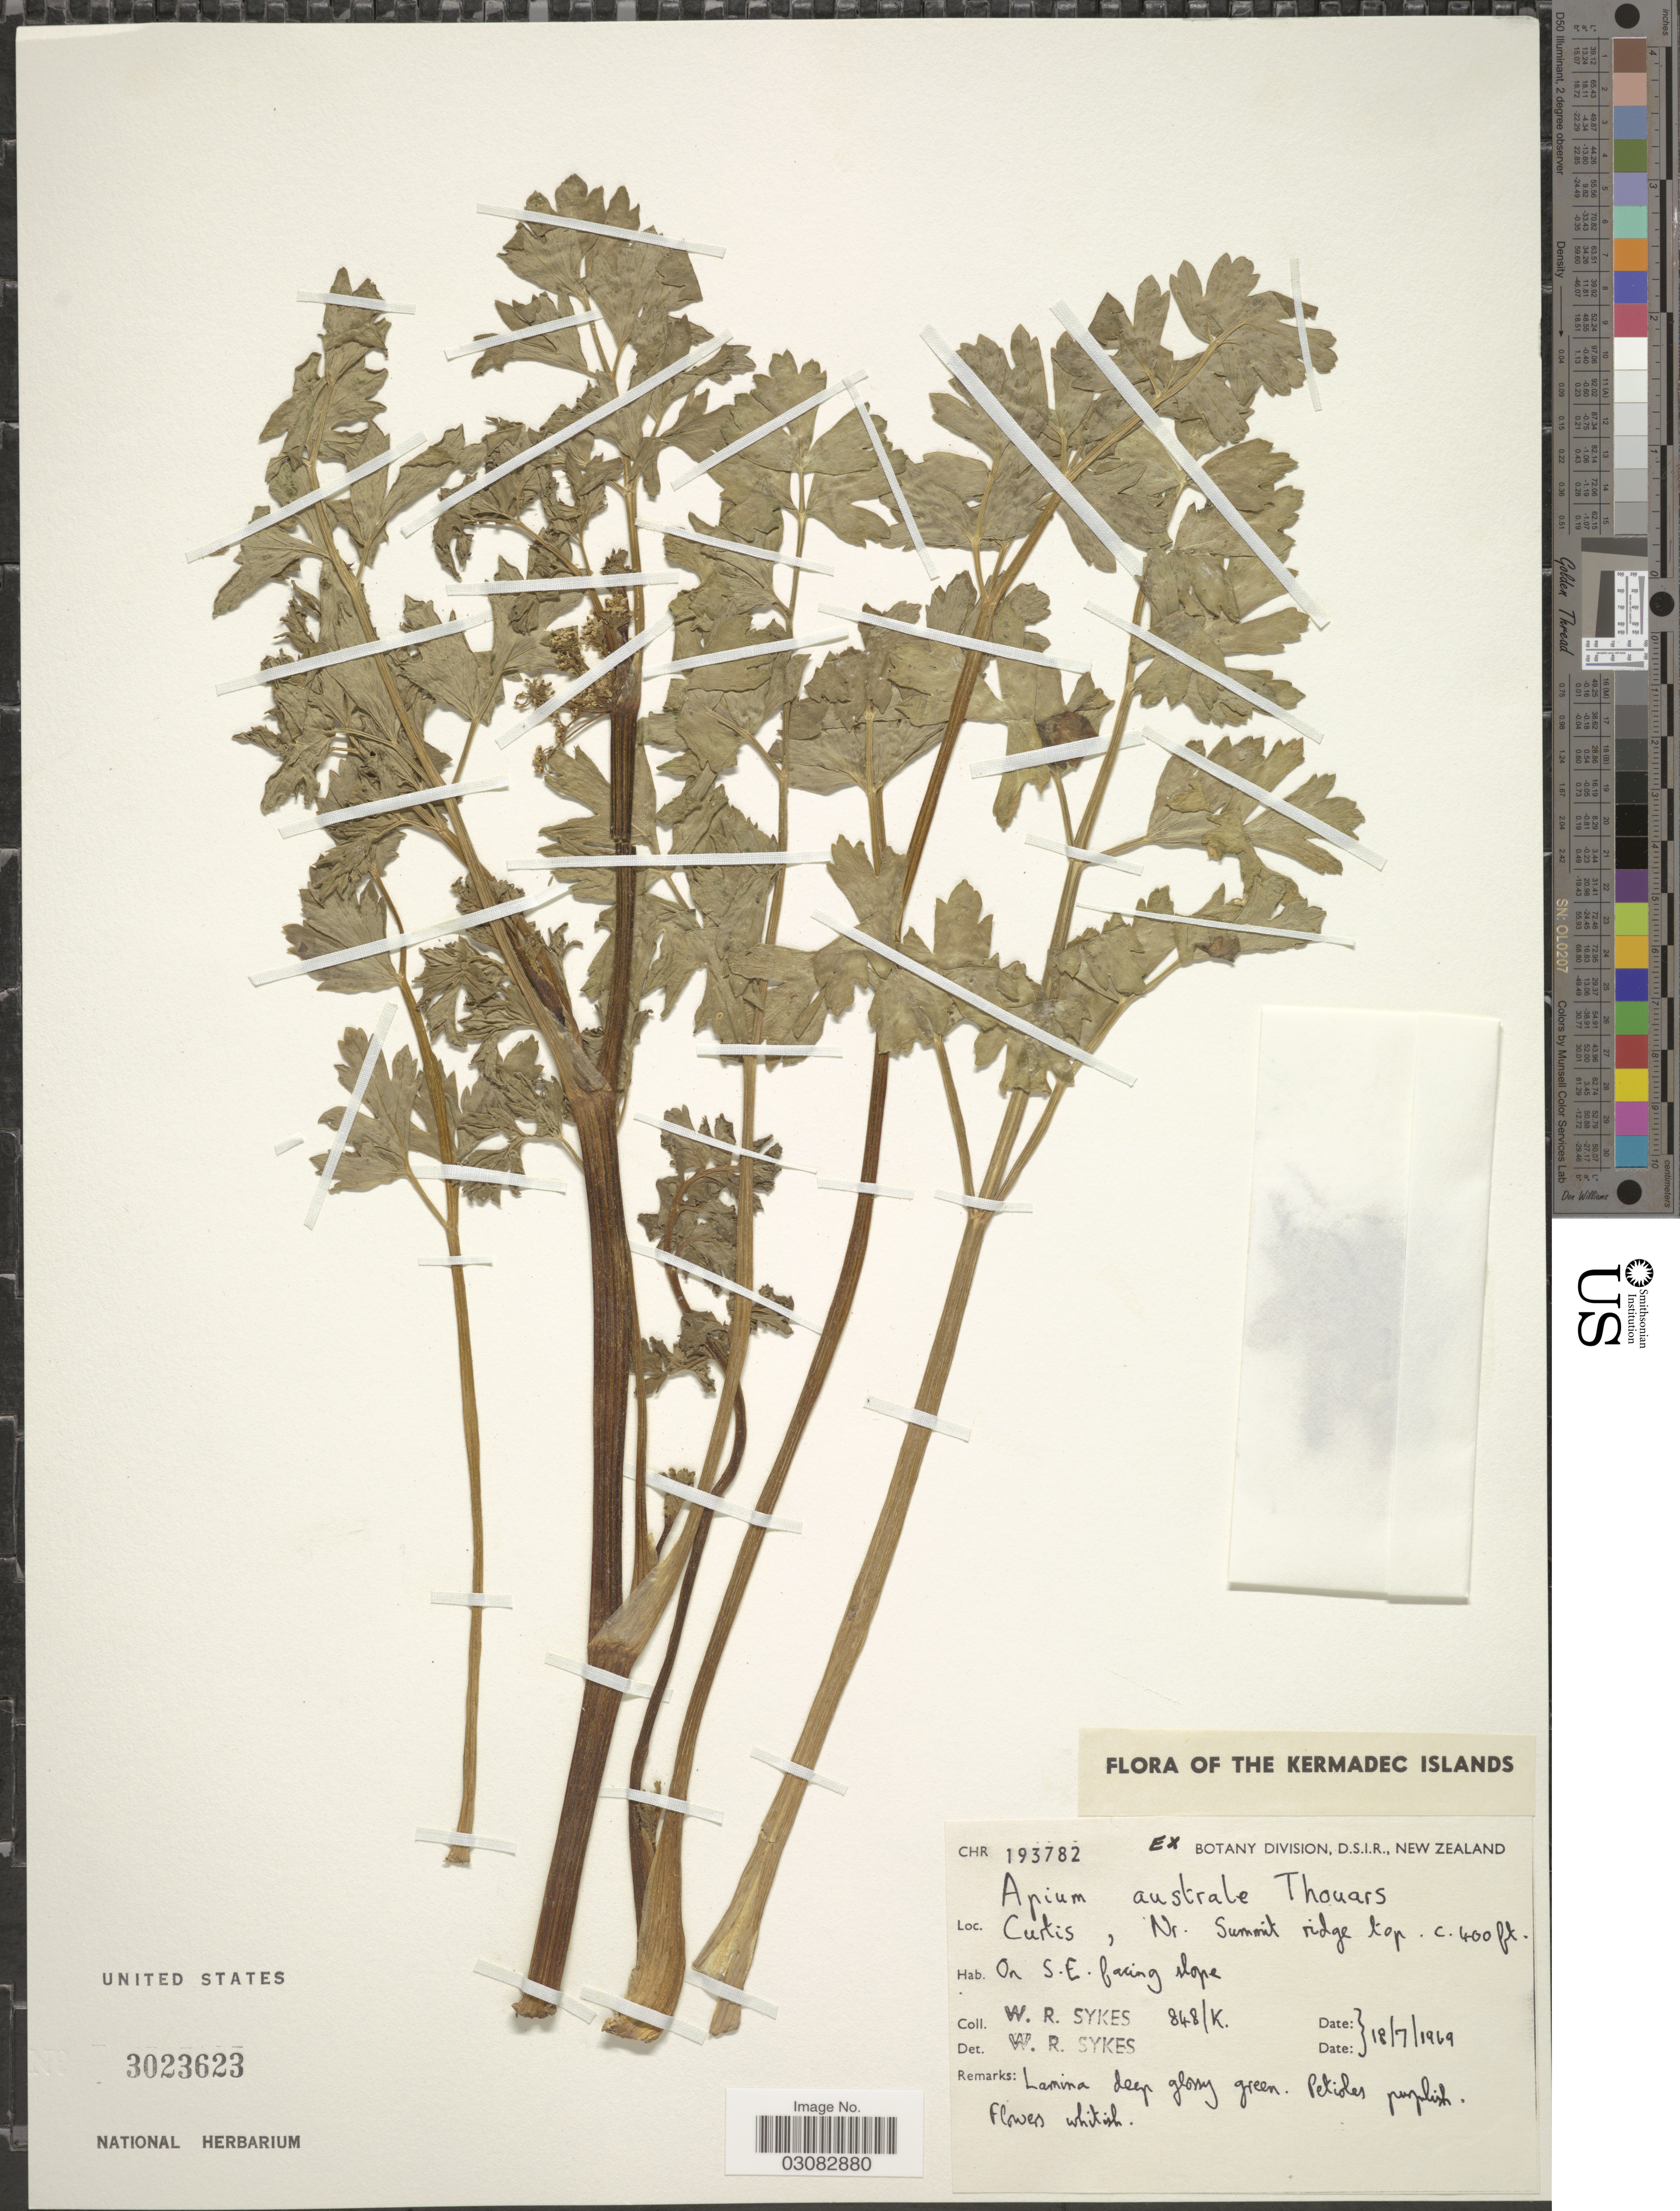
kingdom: Plantae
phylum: Tracheophyta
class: Magnoliopsida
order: Apiales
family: Apiaceae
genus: Apium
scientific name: Apium australe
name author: Thouars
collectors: W. R. Sykes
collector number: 848/K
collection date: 1969-07-18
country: New Zealand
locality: Curtis, Nr. Summit ridge top, On S.E. facing slope.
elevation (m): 122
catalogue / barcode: US 3023623